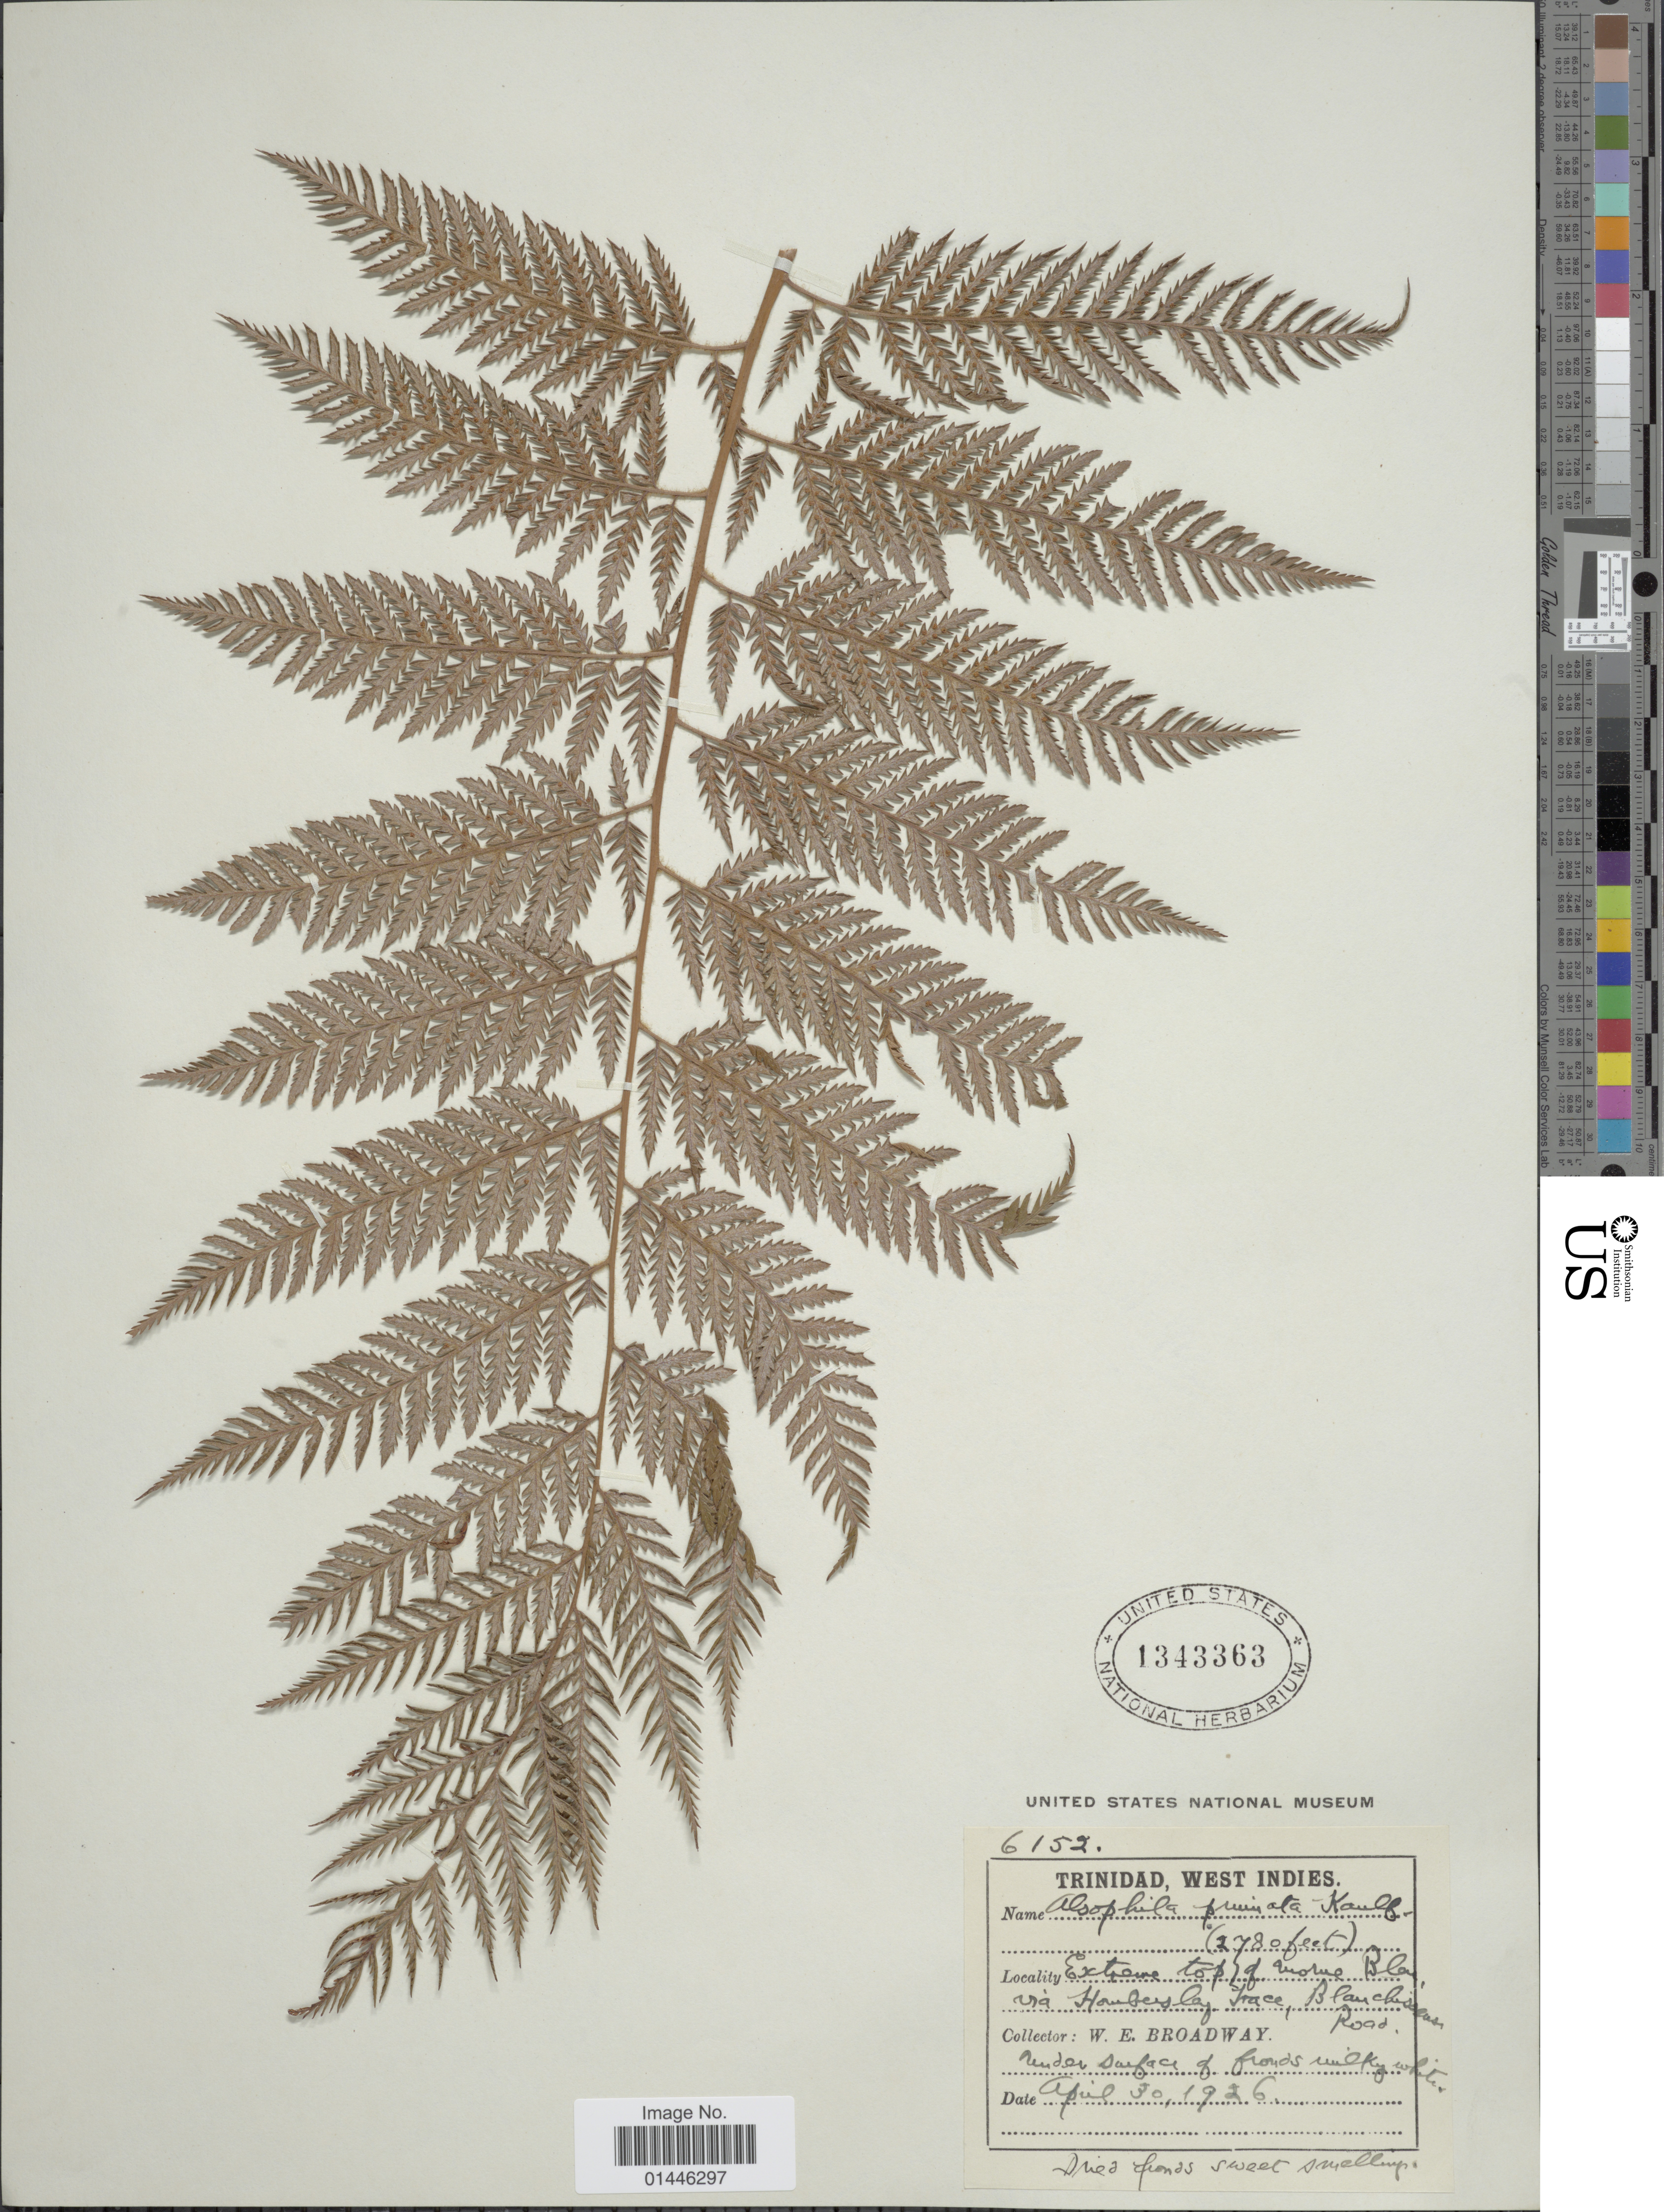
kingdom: Plantae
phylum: Tracheophyta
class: Polypodiopsida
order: Cyatheales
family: Dicksoniaceae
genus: Lophosoria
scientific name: Lophosoria quadripinnata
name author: (J.F. Gmel.) C. Chr.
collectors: W. E. Broadway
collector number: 6152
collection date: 1926-04-30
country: Trinidad and Tobago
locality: Extreme top of Morne Bleu via Hombersley Trace, Blanchisseuse Road.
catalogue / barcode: US 1343363